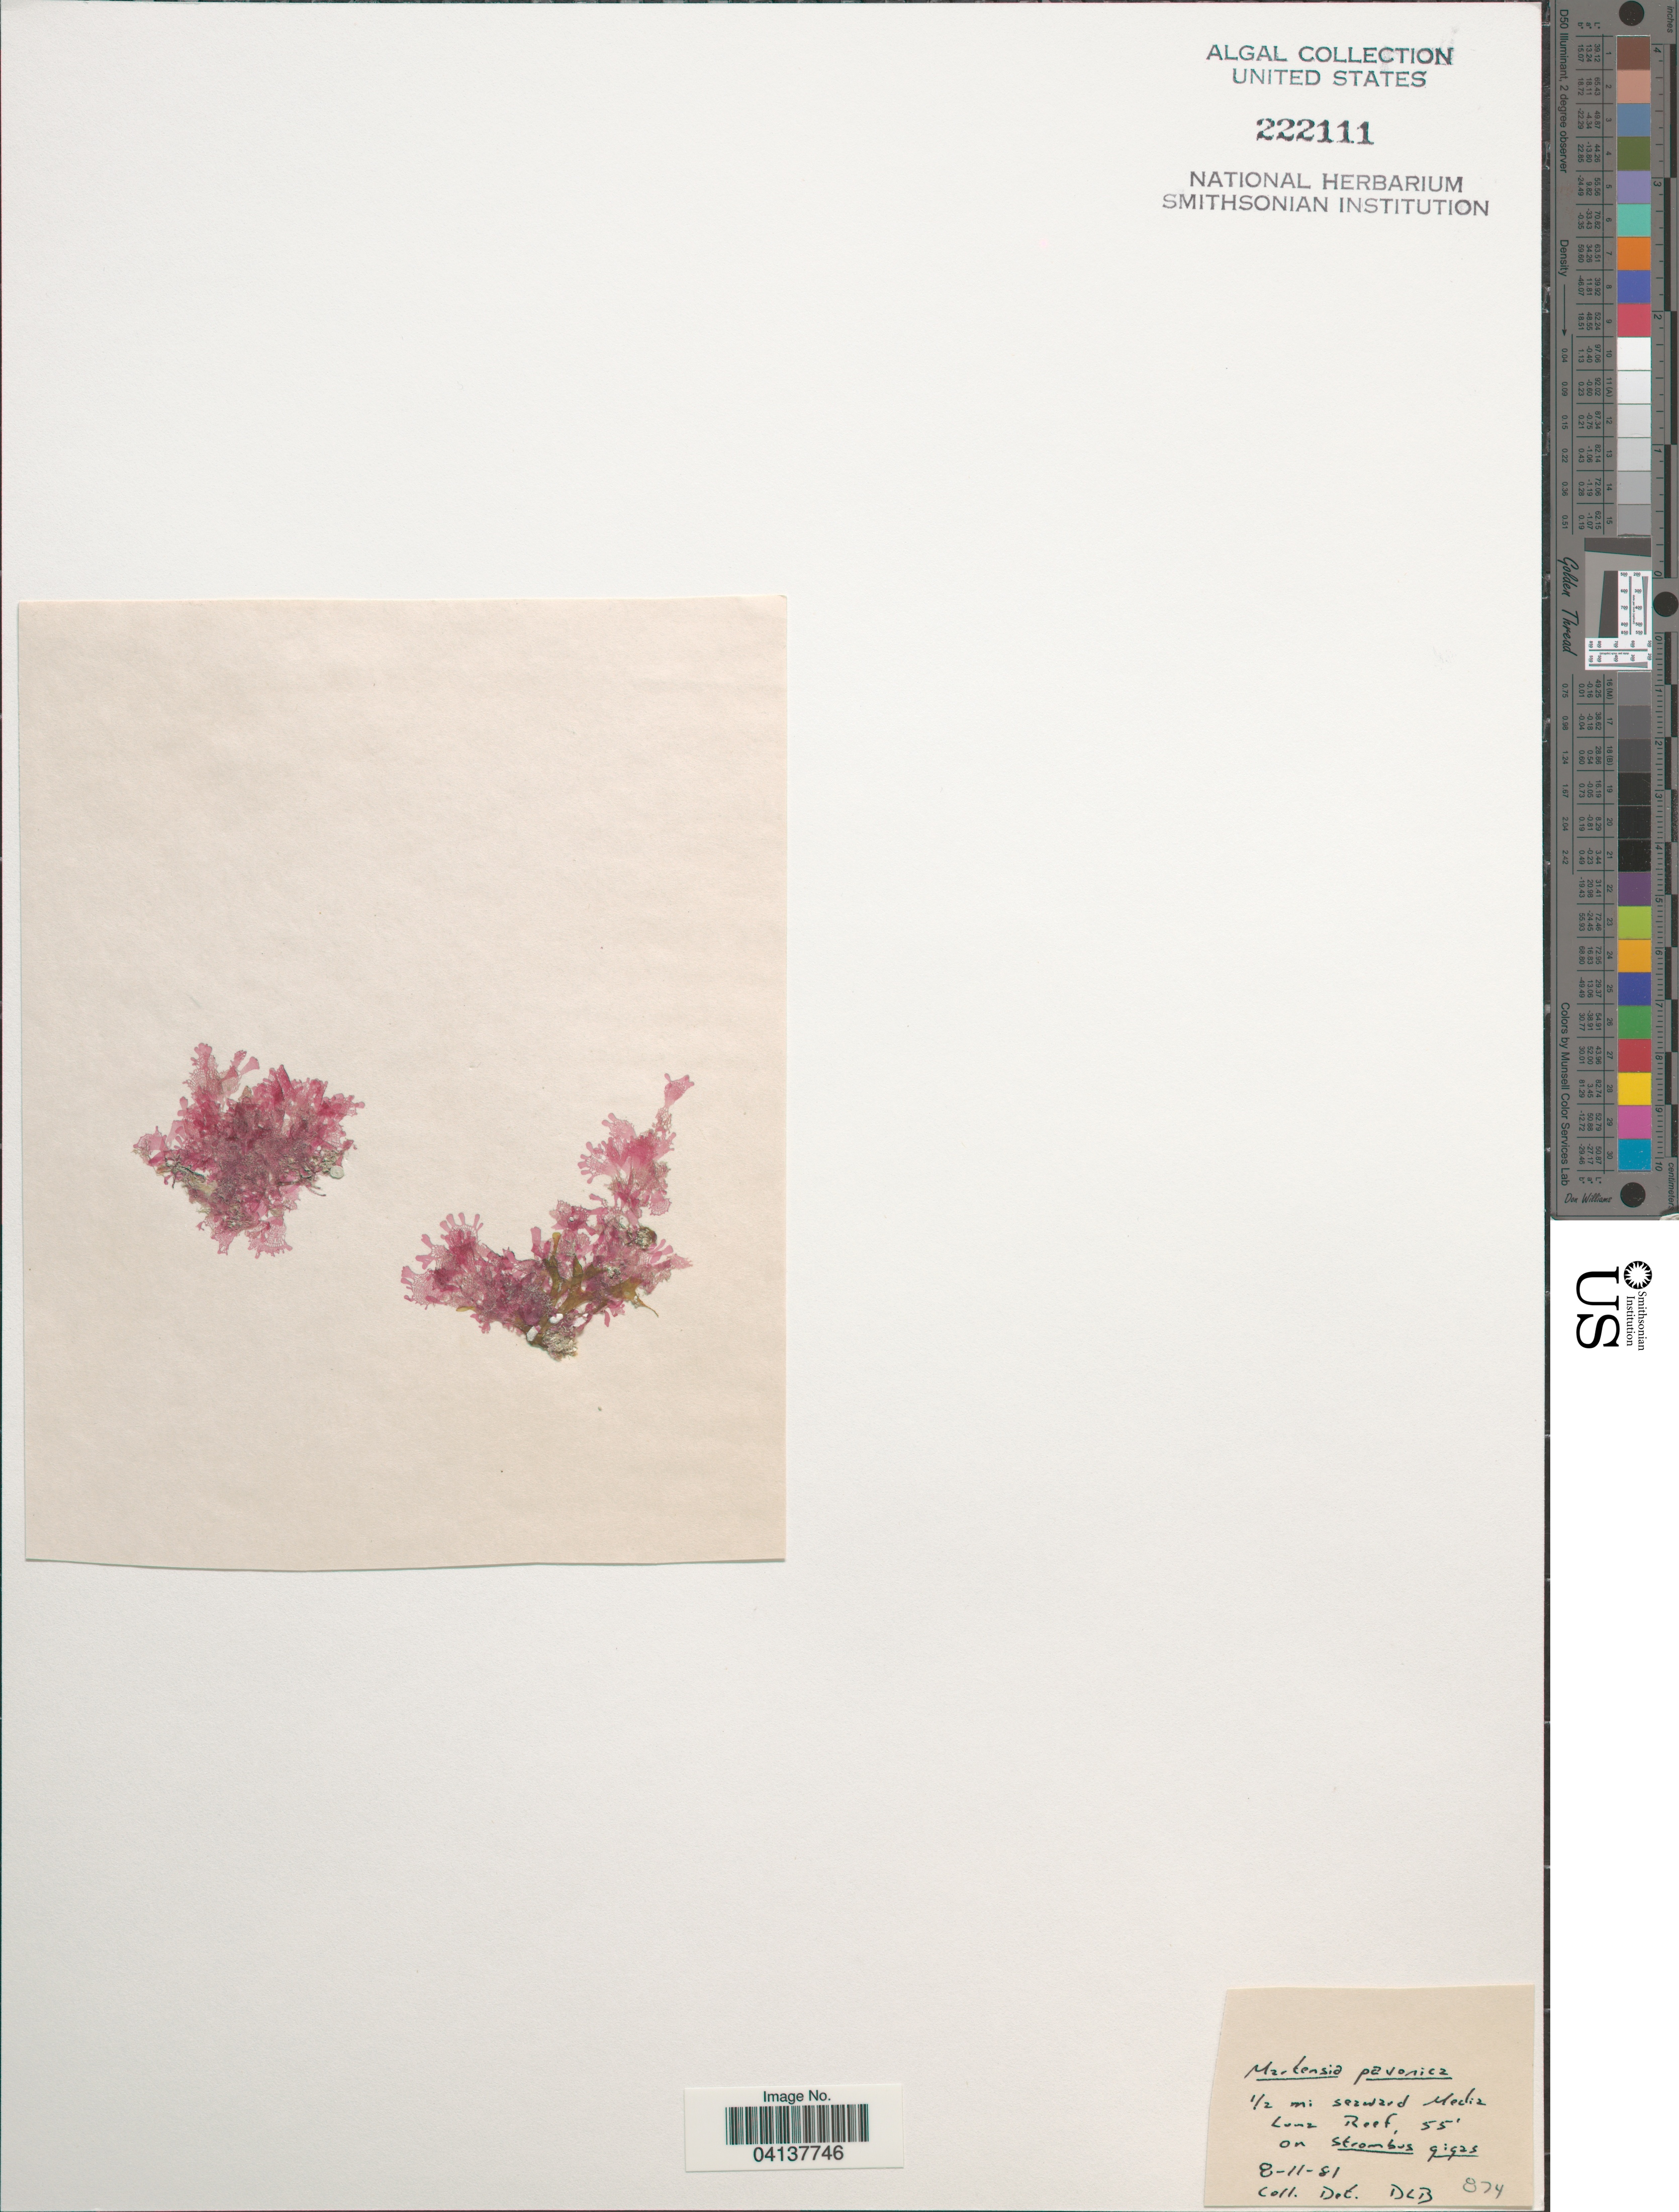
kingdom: Plantae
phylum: Rhodophyta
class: Florideophyceae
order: Ceramiales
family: Delesseriaceae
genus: Martensia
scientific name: Martensia pavonia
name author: (J. Agardh) J. Agardh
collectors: D. L. B.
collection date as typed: Transcribed d/m/y: 8/11/81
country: Puerto Rico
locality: ½ mi seaward Media Luna Reef.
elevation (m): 17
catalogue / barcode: US 222111